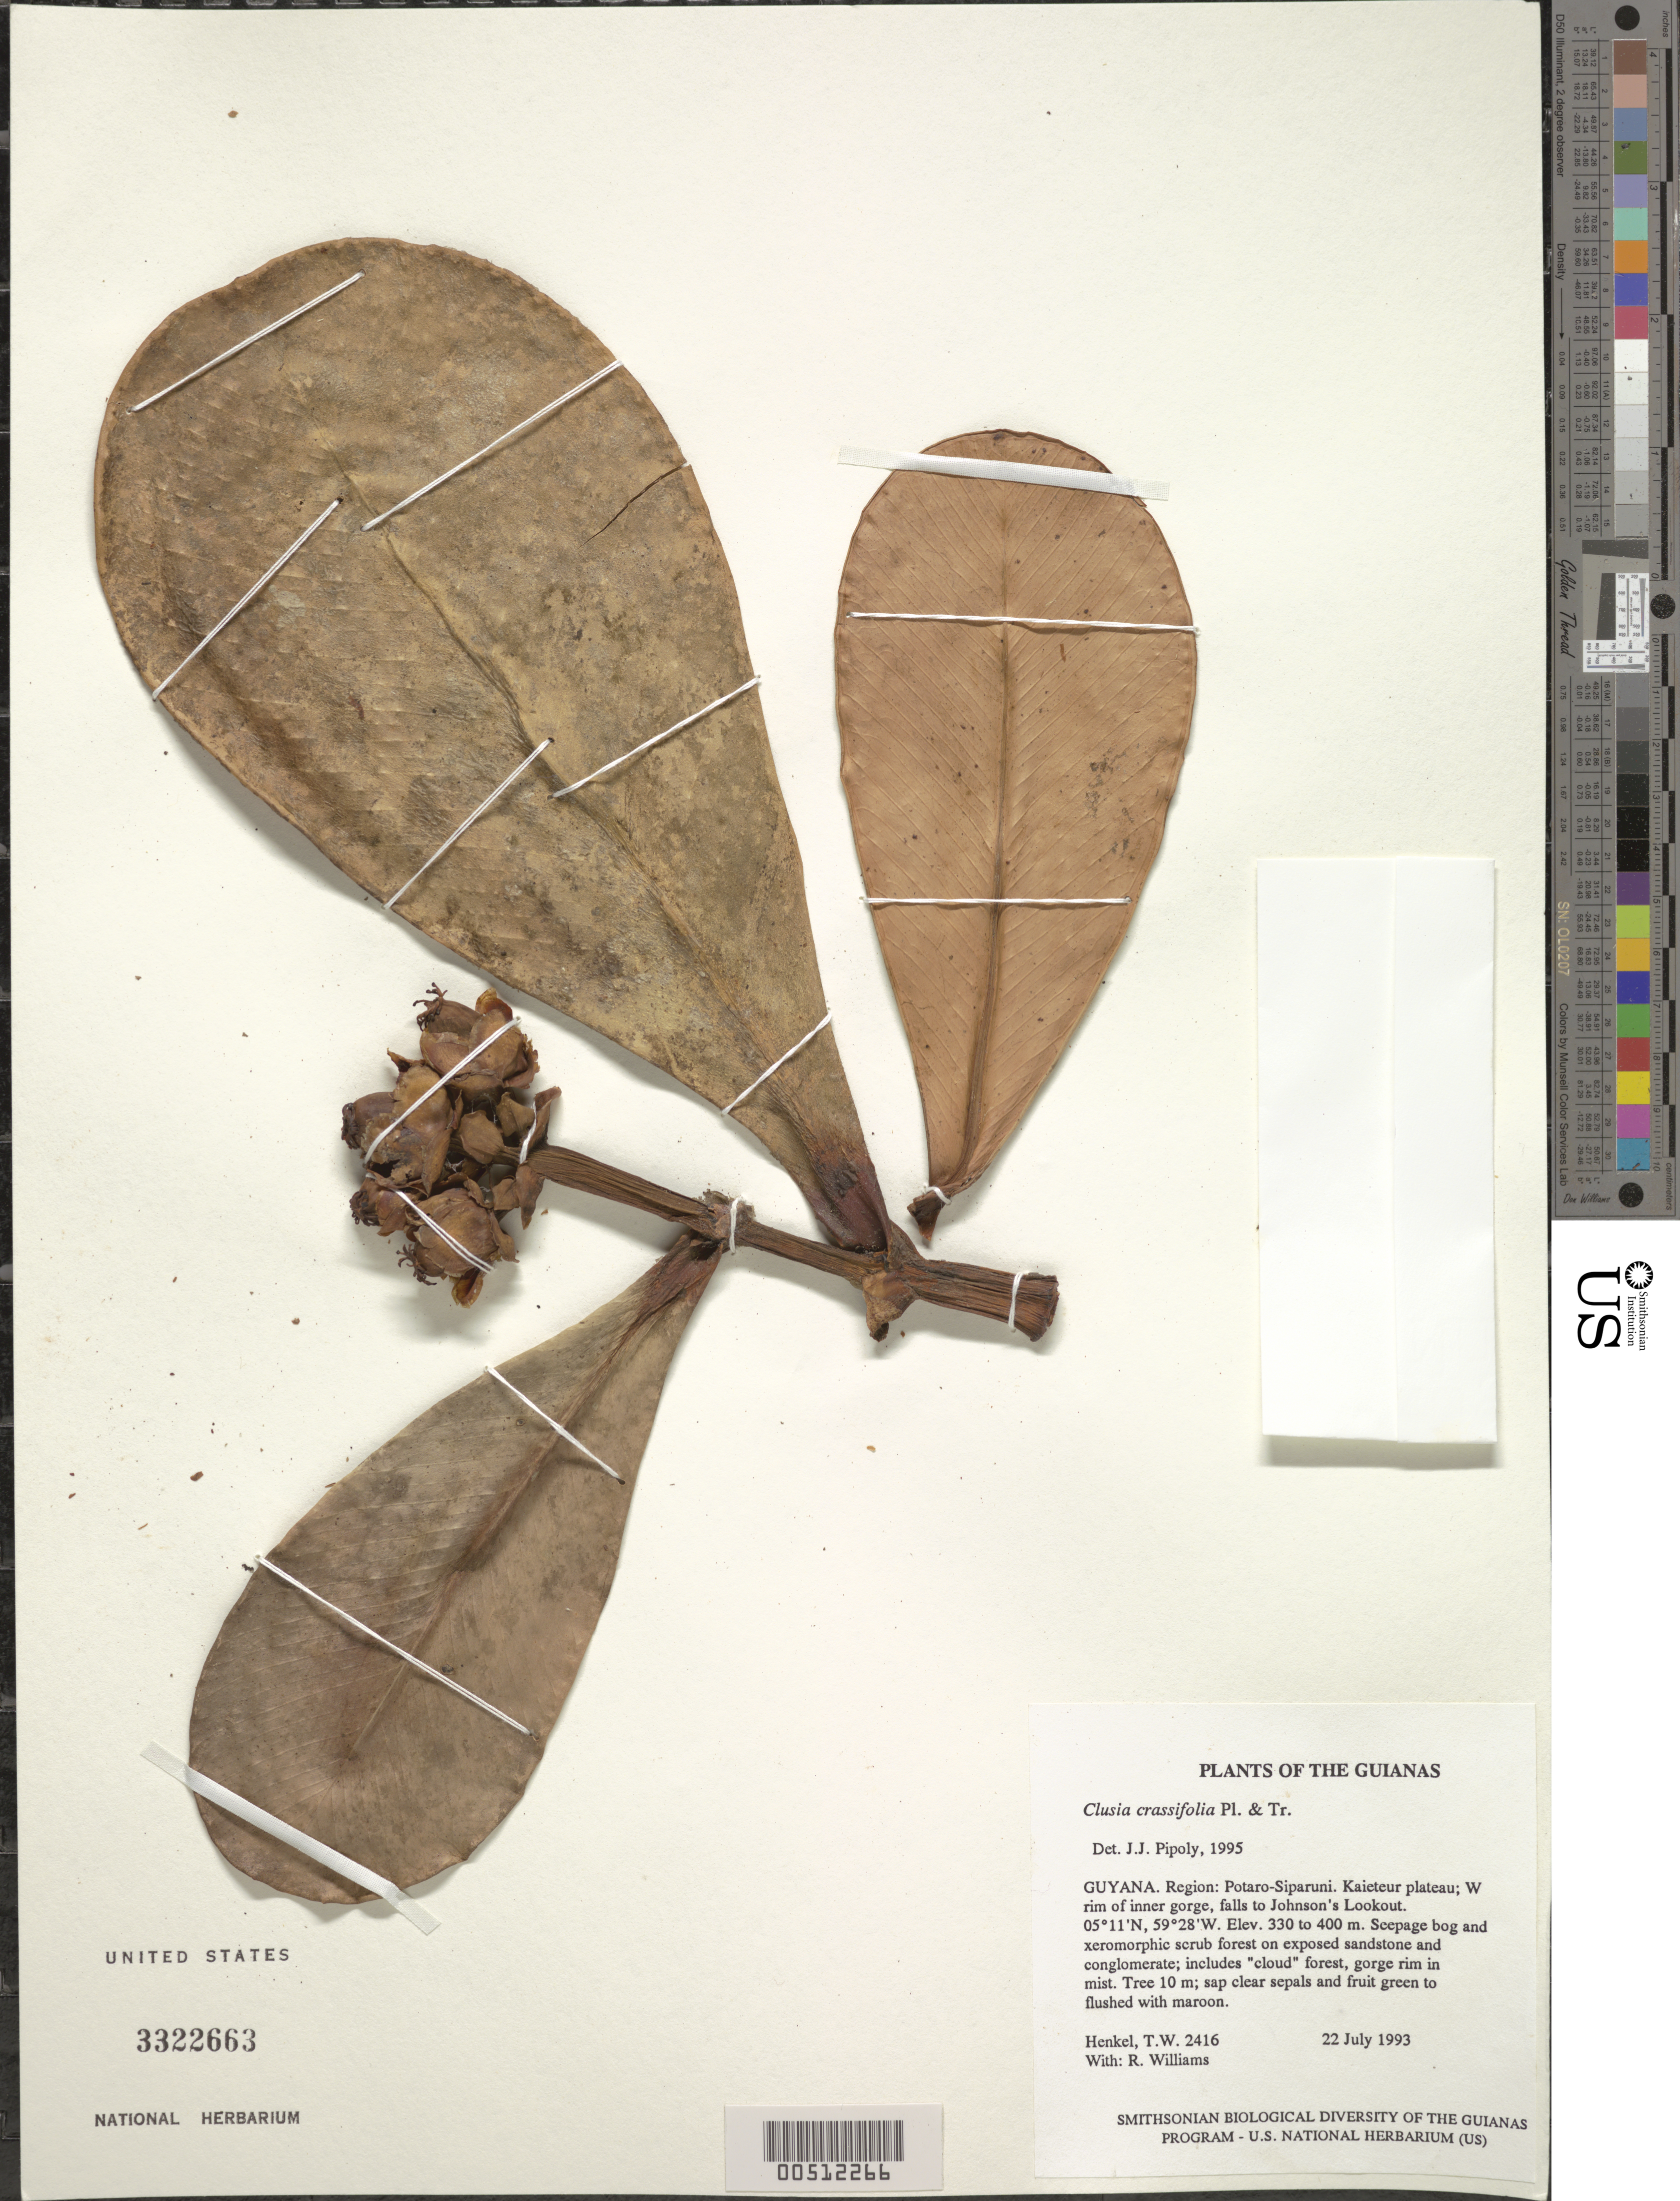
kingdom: Plantae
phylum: Tracheophyta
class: Magnoliopsida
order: Malpighiales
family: Clusiaceae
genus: Clusia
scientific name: Clusia crassifolia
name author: Planch. & Triana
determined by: Pipoly, J. J., III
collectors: T. Henkel & R. Williams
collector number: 2416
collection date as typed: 22 July 1993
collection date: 1993-07-22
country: Guyana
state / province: Potaro-Siparuni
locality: Kaieteur plateau; W rim of inner gorge, falls to Johnson's Lookout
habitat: Seepage bog and xeromorphic scrub forest on exposed sandstone and conglomerate; includes "cloud" forest, gorge rim in mist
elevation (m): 330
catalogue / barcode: US 3322663